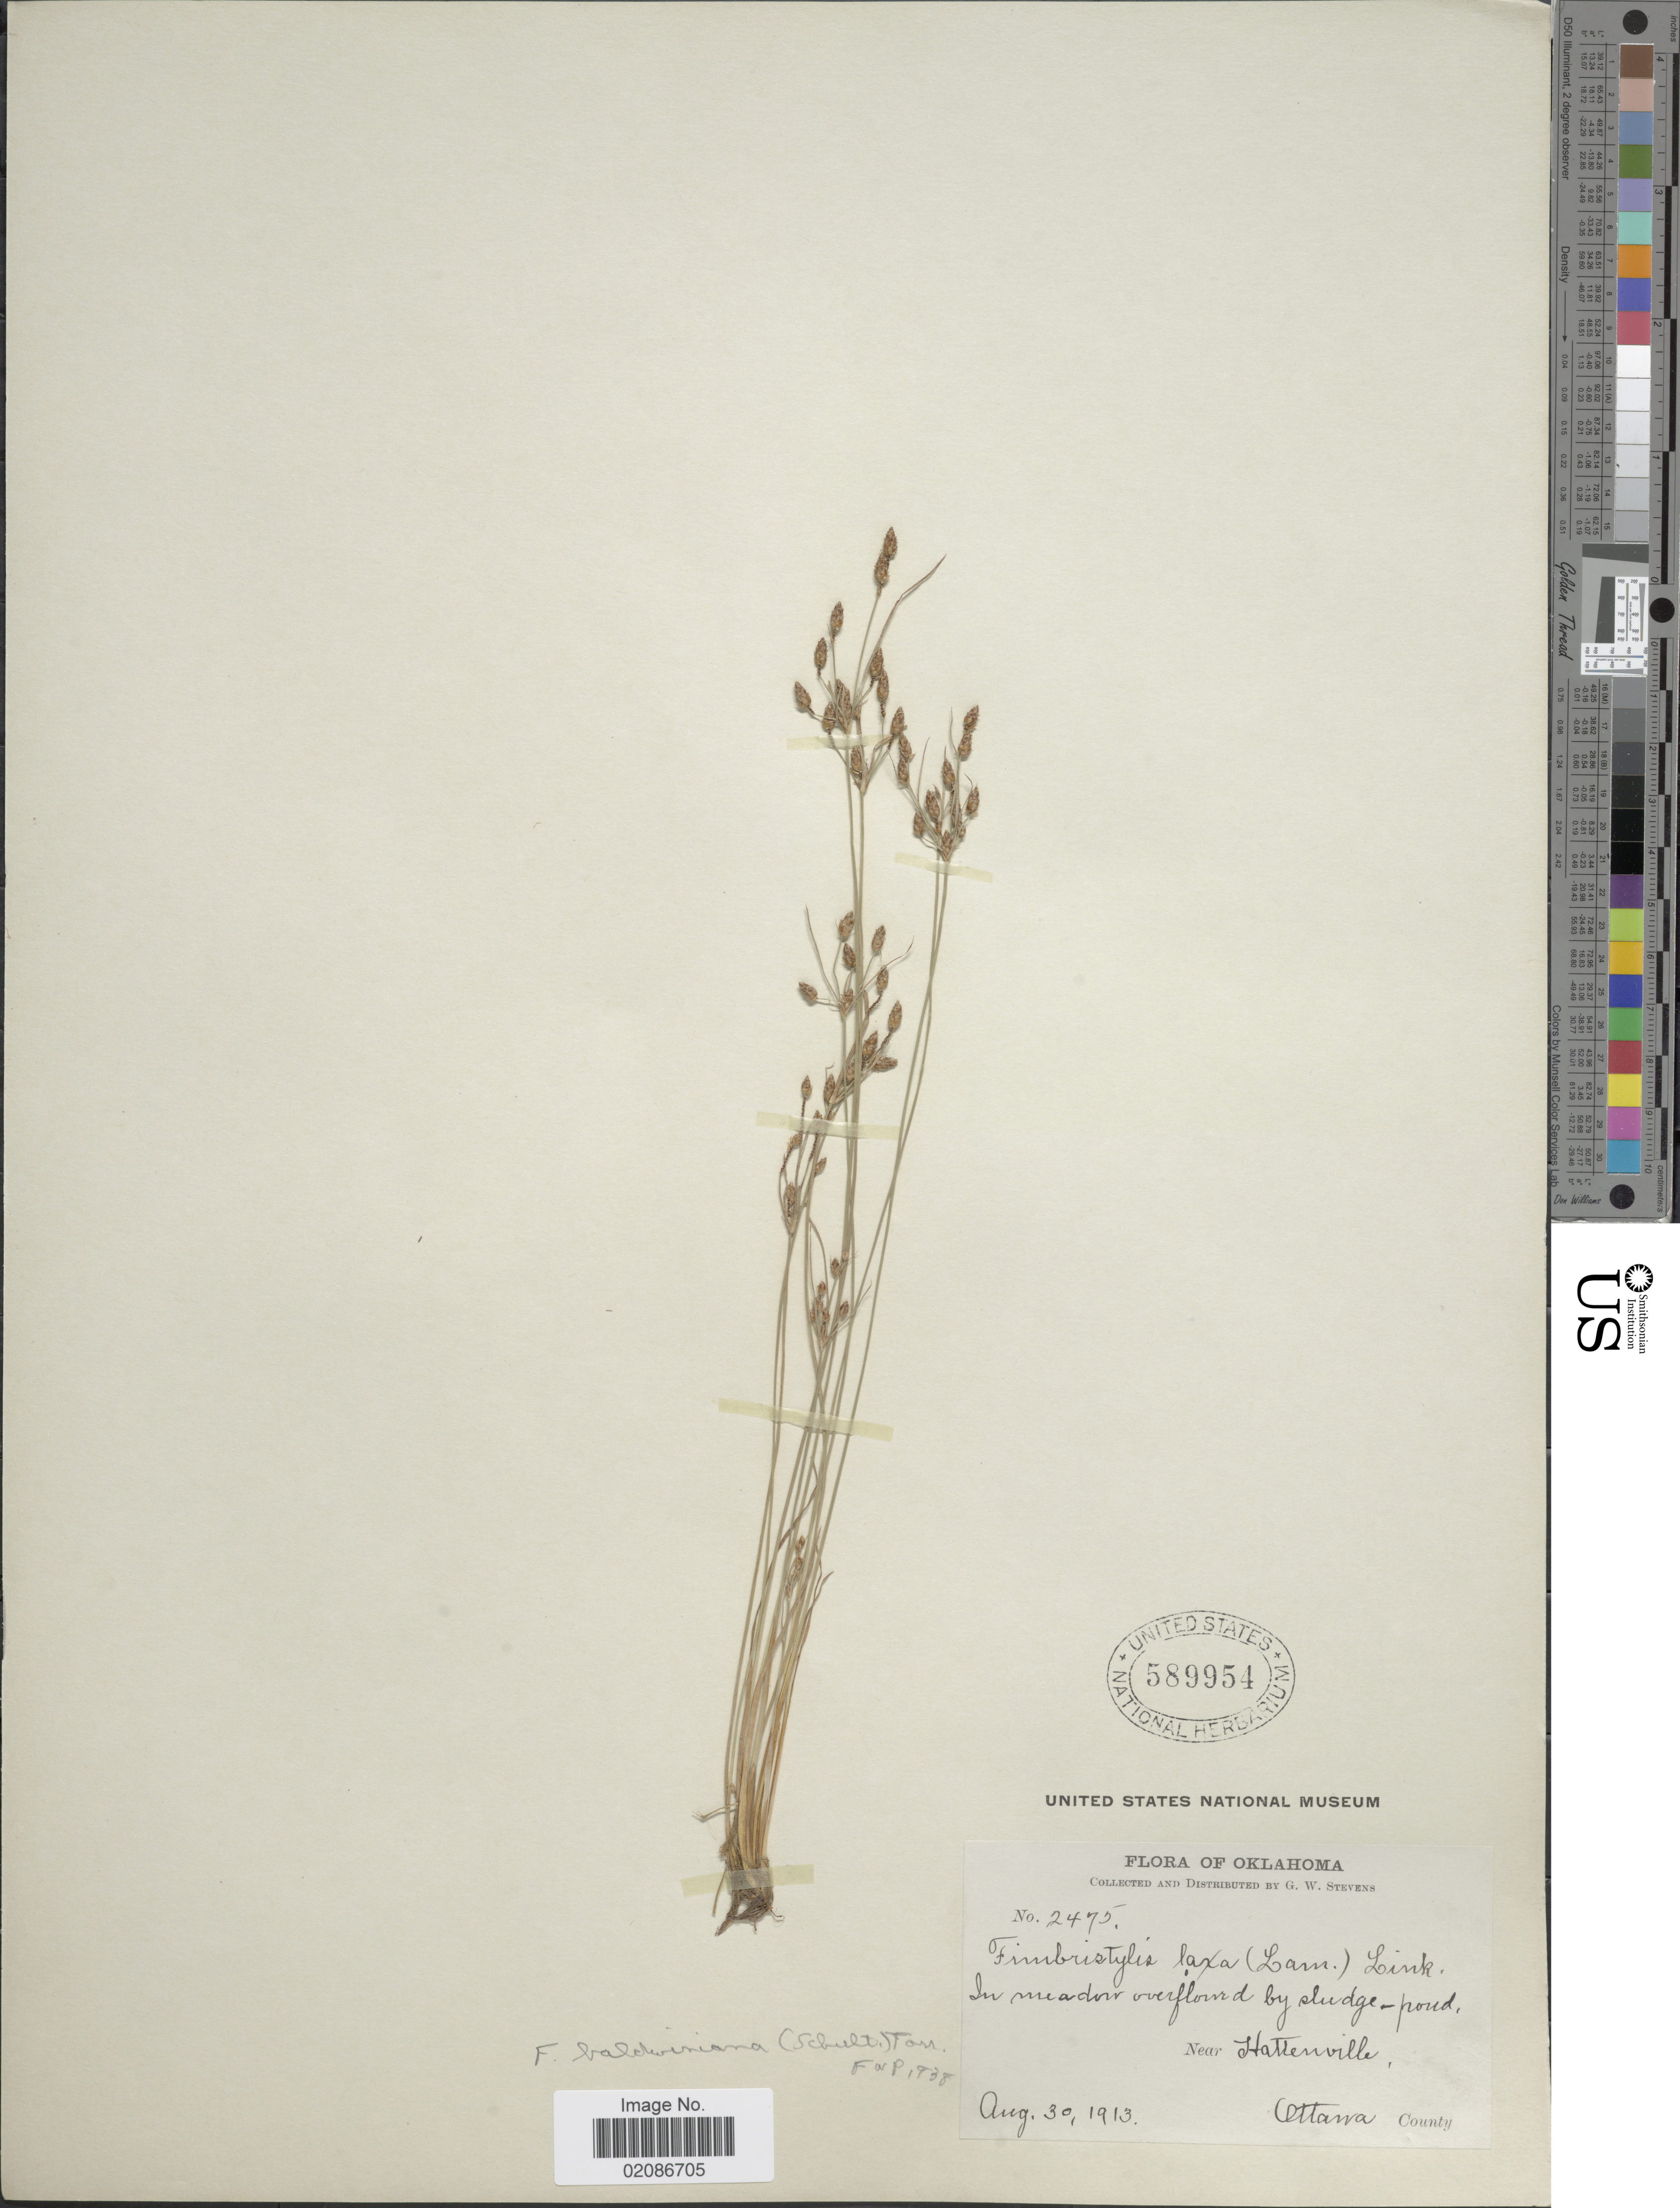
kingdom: Plantae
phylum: Tracheophyta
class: Liliopsida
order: Poales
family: Cyperaceae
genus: Fimbristylis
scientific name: Fimbristylis dichotoma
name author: (L.) Vahl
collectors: G. W. Stevens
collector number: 2475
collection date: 1913-08-30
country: United States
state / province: Oklahoma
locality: In meadow overflourd by sludge-pond. Near Hattenville, Ottawa County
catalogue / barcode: US 589954